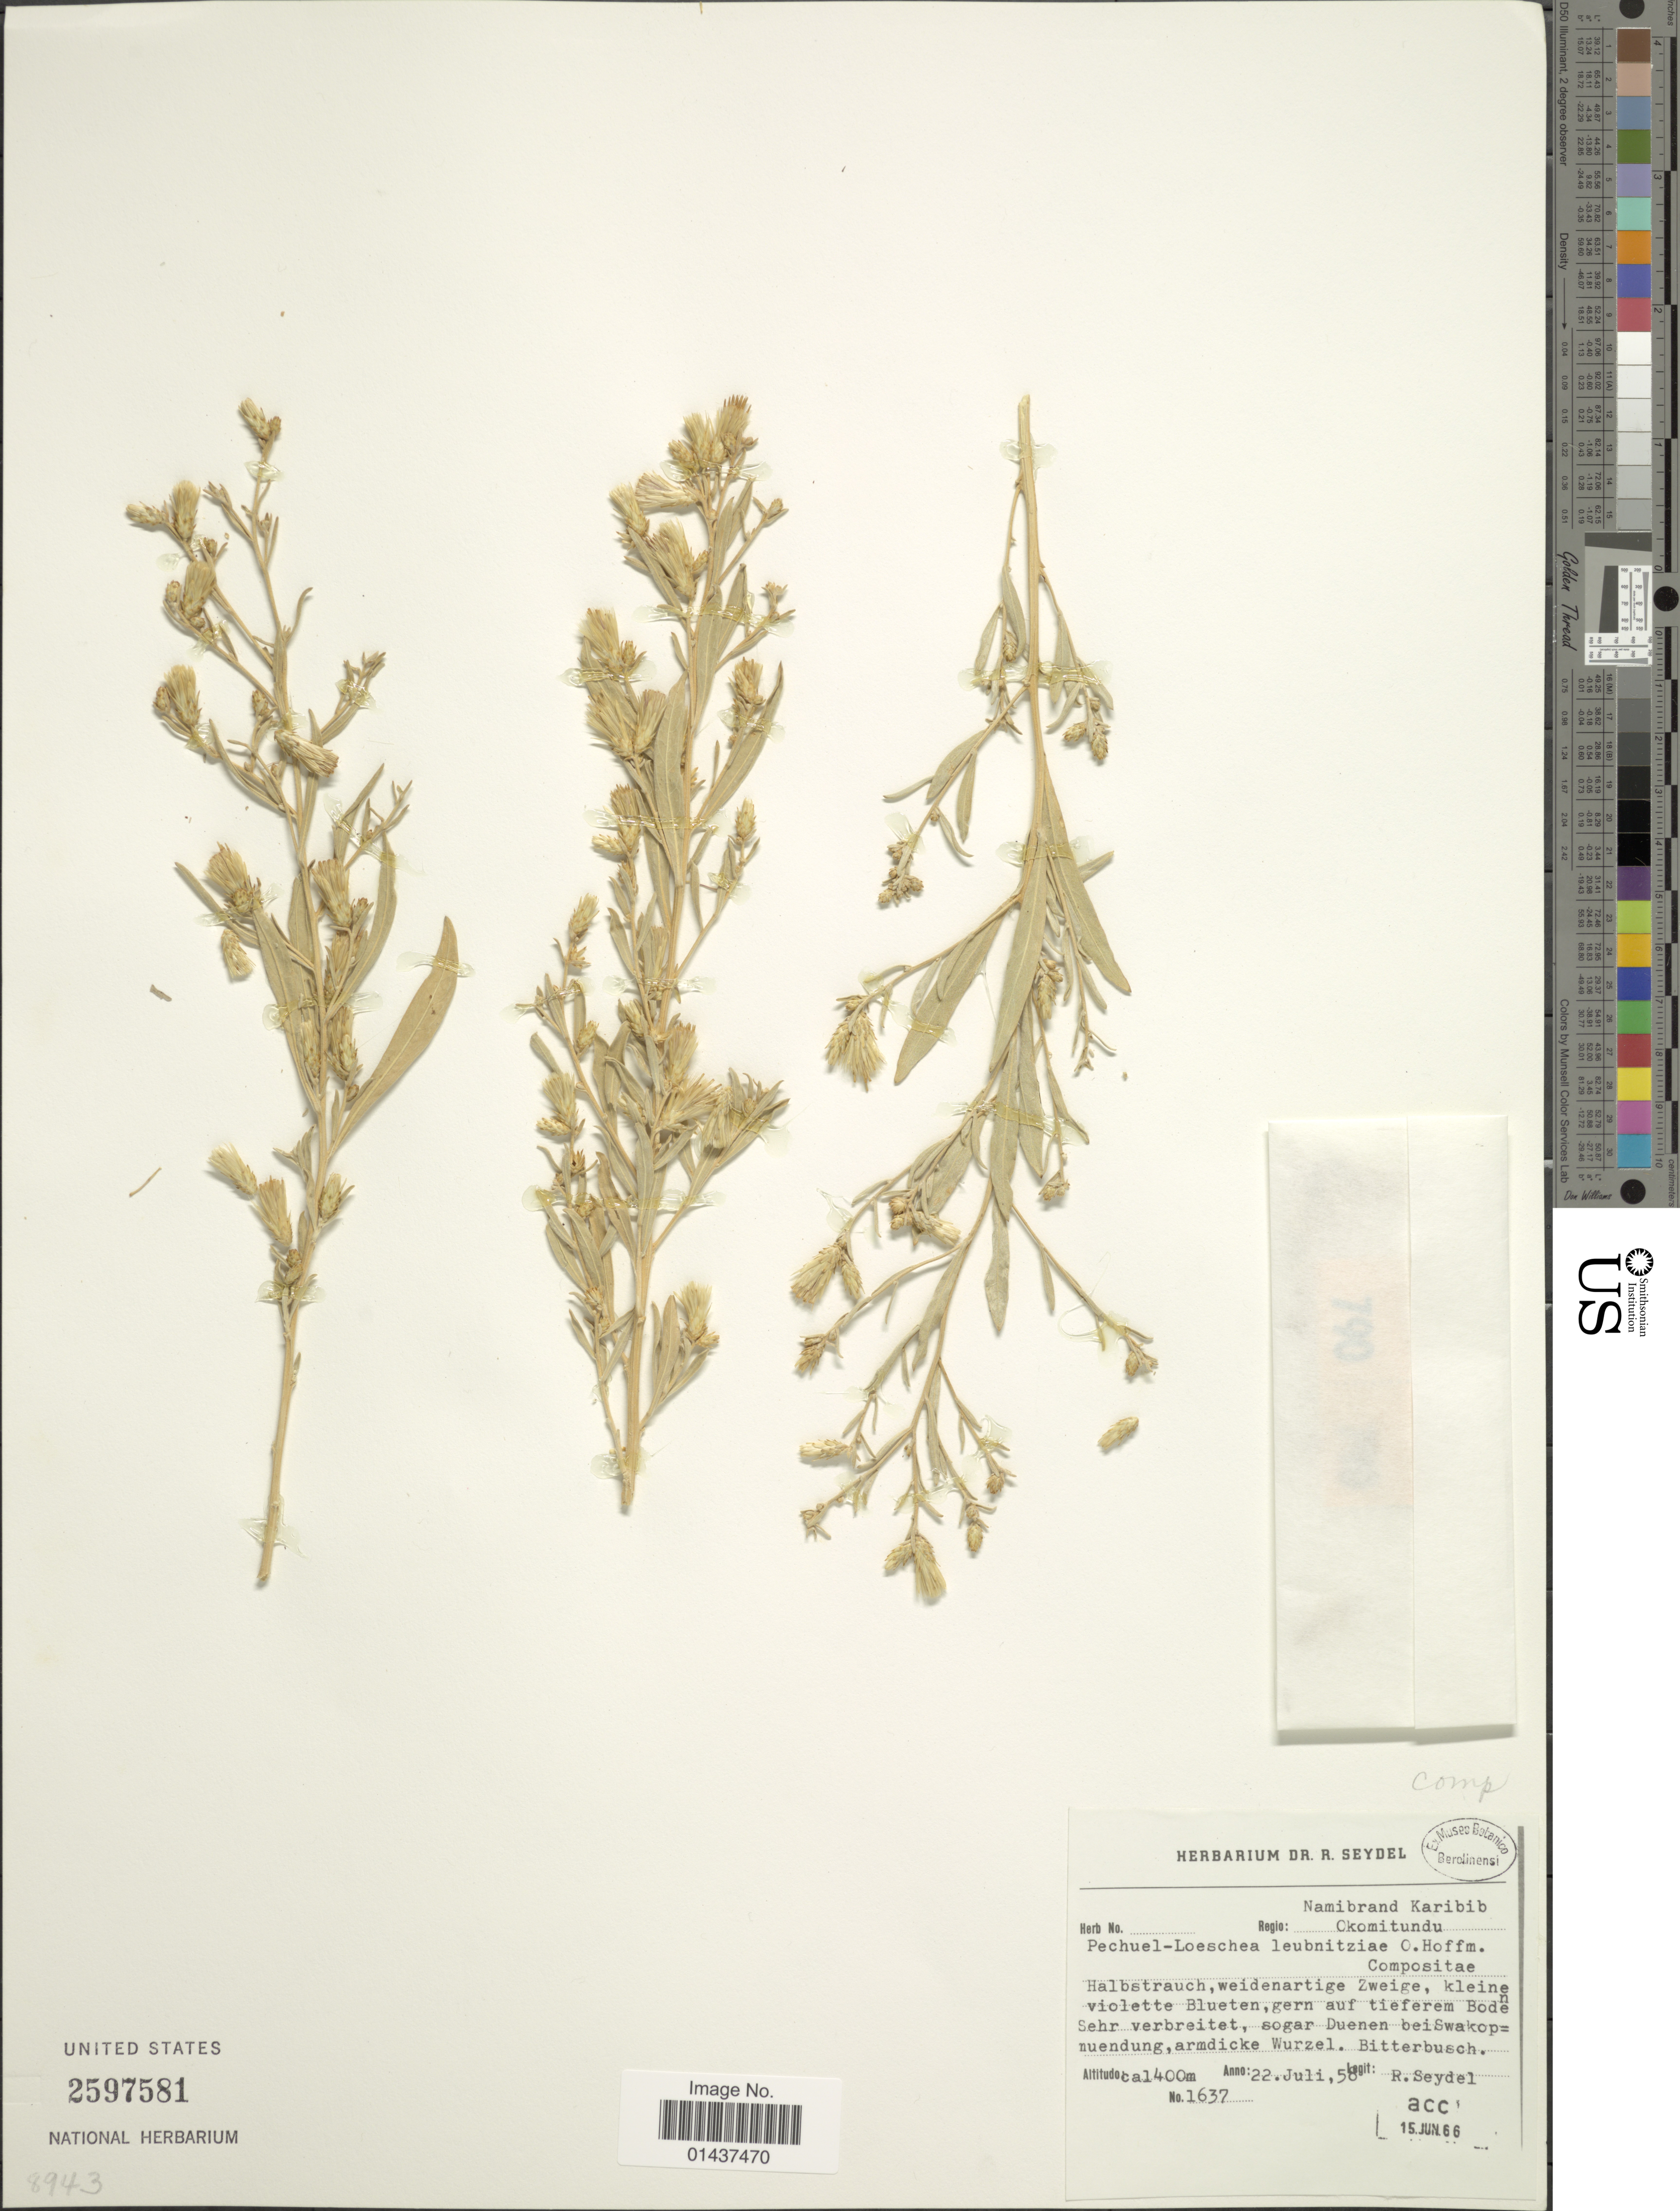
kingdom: Plantae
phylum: Tracheophyta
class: Magnoliopsida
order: Asterales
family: Asteraceae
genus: Pechuel-loeschea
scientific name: Pechuel-loeschea leubnitziae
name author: (Kuntze) O. Hoffm.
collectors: R. Seydel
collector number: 1637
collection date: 1958-07-22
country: Namibia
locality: Regio: Namibrand Karibib Okomitundu, Halbstrauch, weidenartige Zweige, kleine violette Blueten, gern auf tieferem Boden Sehr verbreitet, sogar Duenen bei Swakopnuendung, armdicke Wurzel. Bitterbusch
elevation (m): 1400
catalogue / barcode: US 2597581